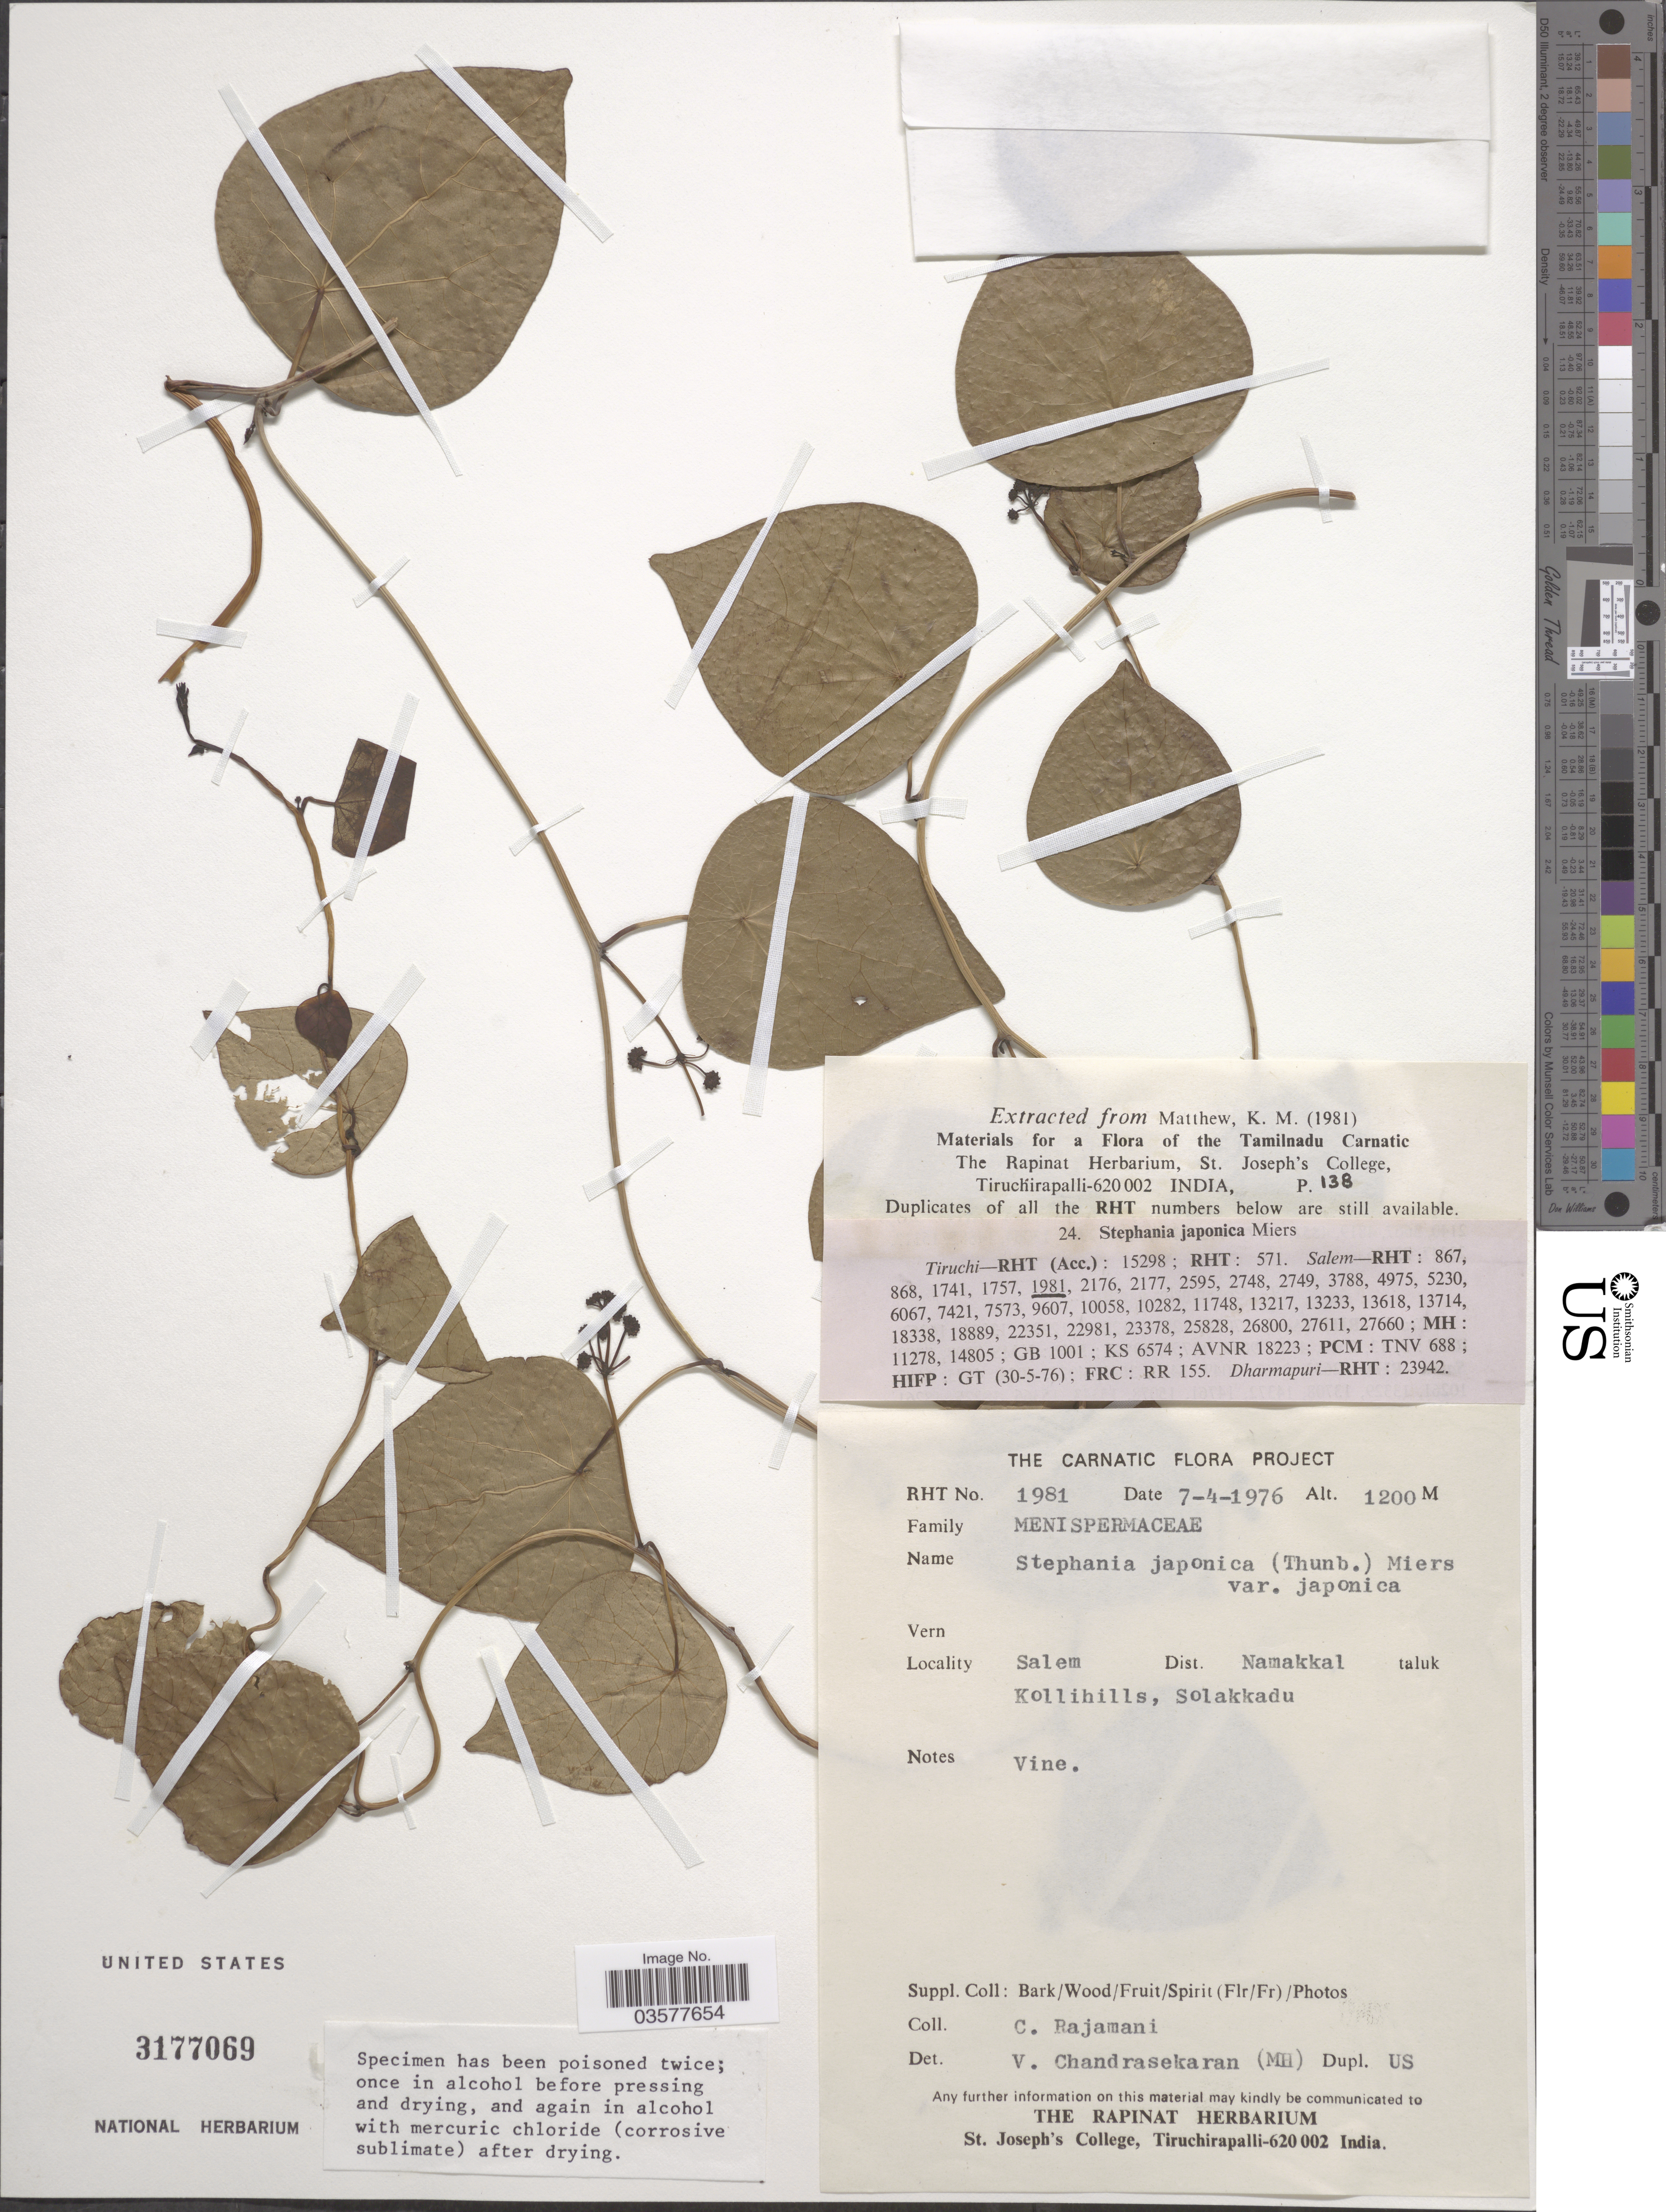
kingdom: Plantae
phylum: Tracheophyta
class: Magnoliopsida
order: Ranunculales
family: Menispermaceae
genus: Stephania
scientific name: Stephania japonica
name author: (Thunb.) Miers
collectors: C. Rajamani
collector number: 1981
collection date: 1976-04-07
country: India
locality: Salem Dist. Namakkal Kollihills, Solakkadu.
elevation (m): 1200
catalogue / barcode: US 3177069